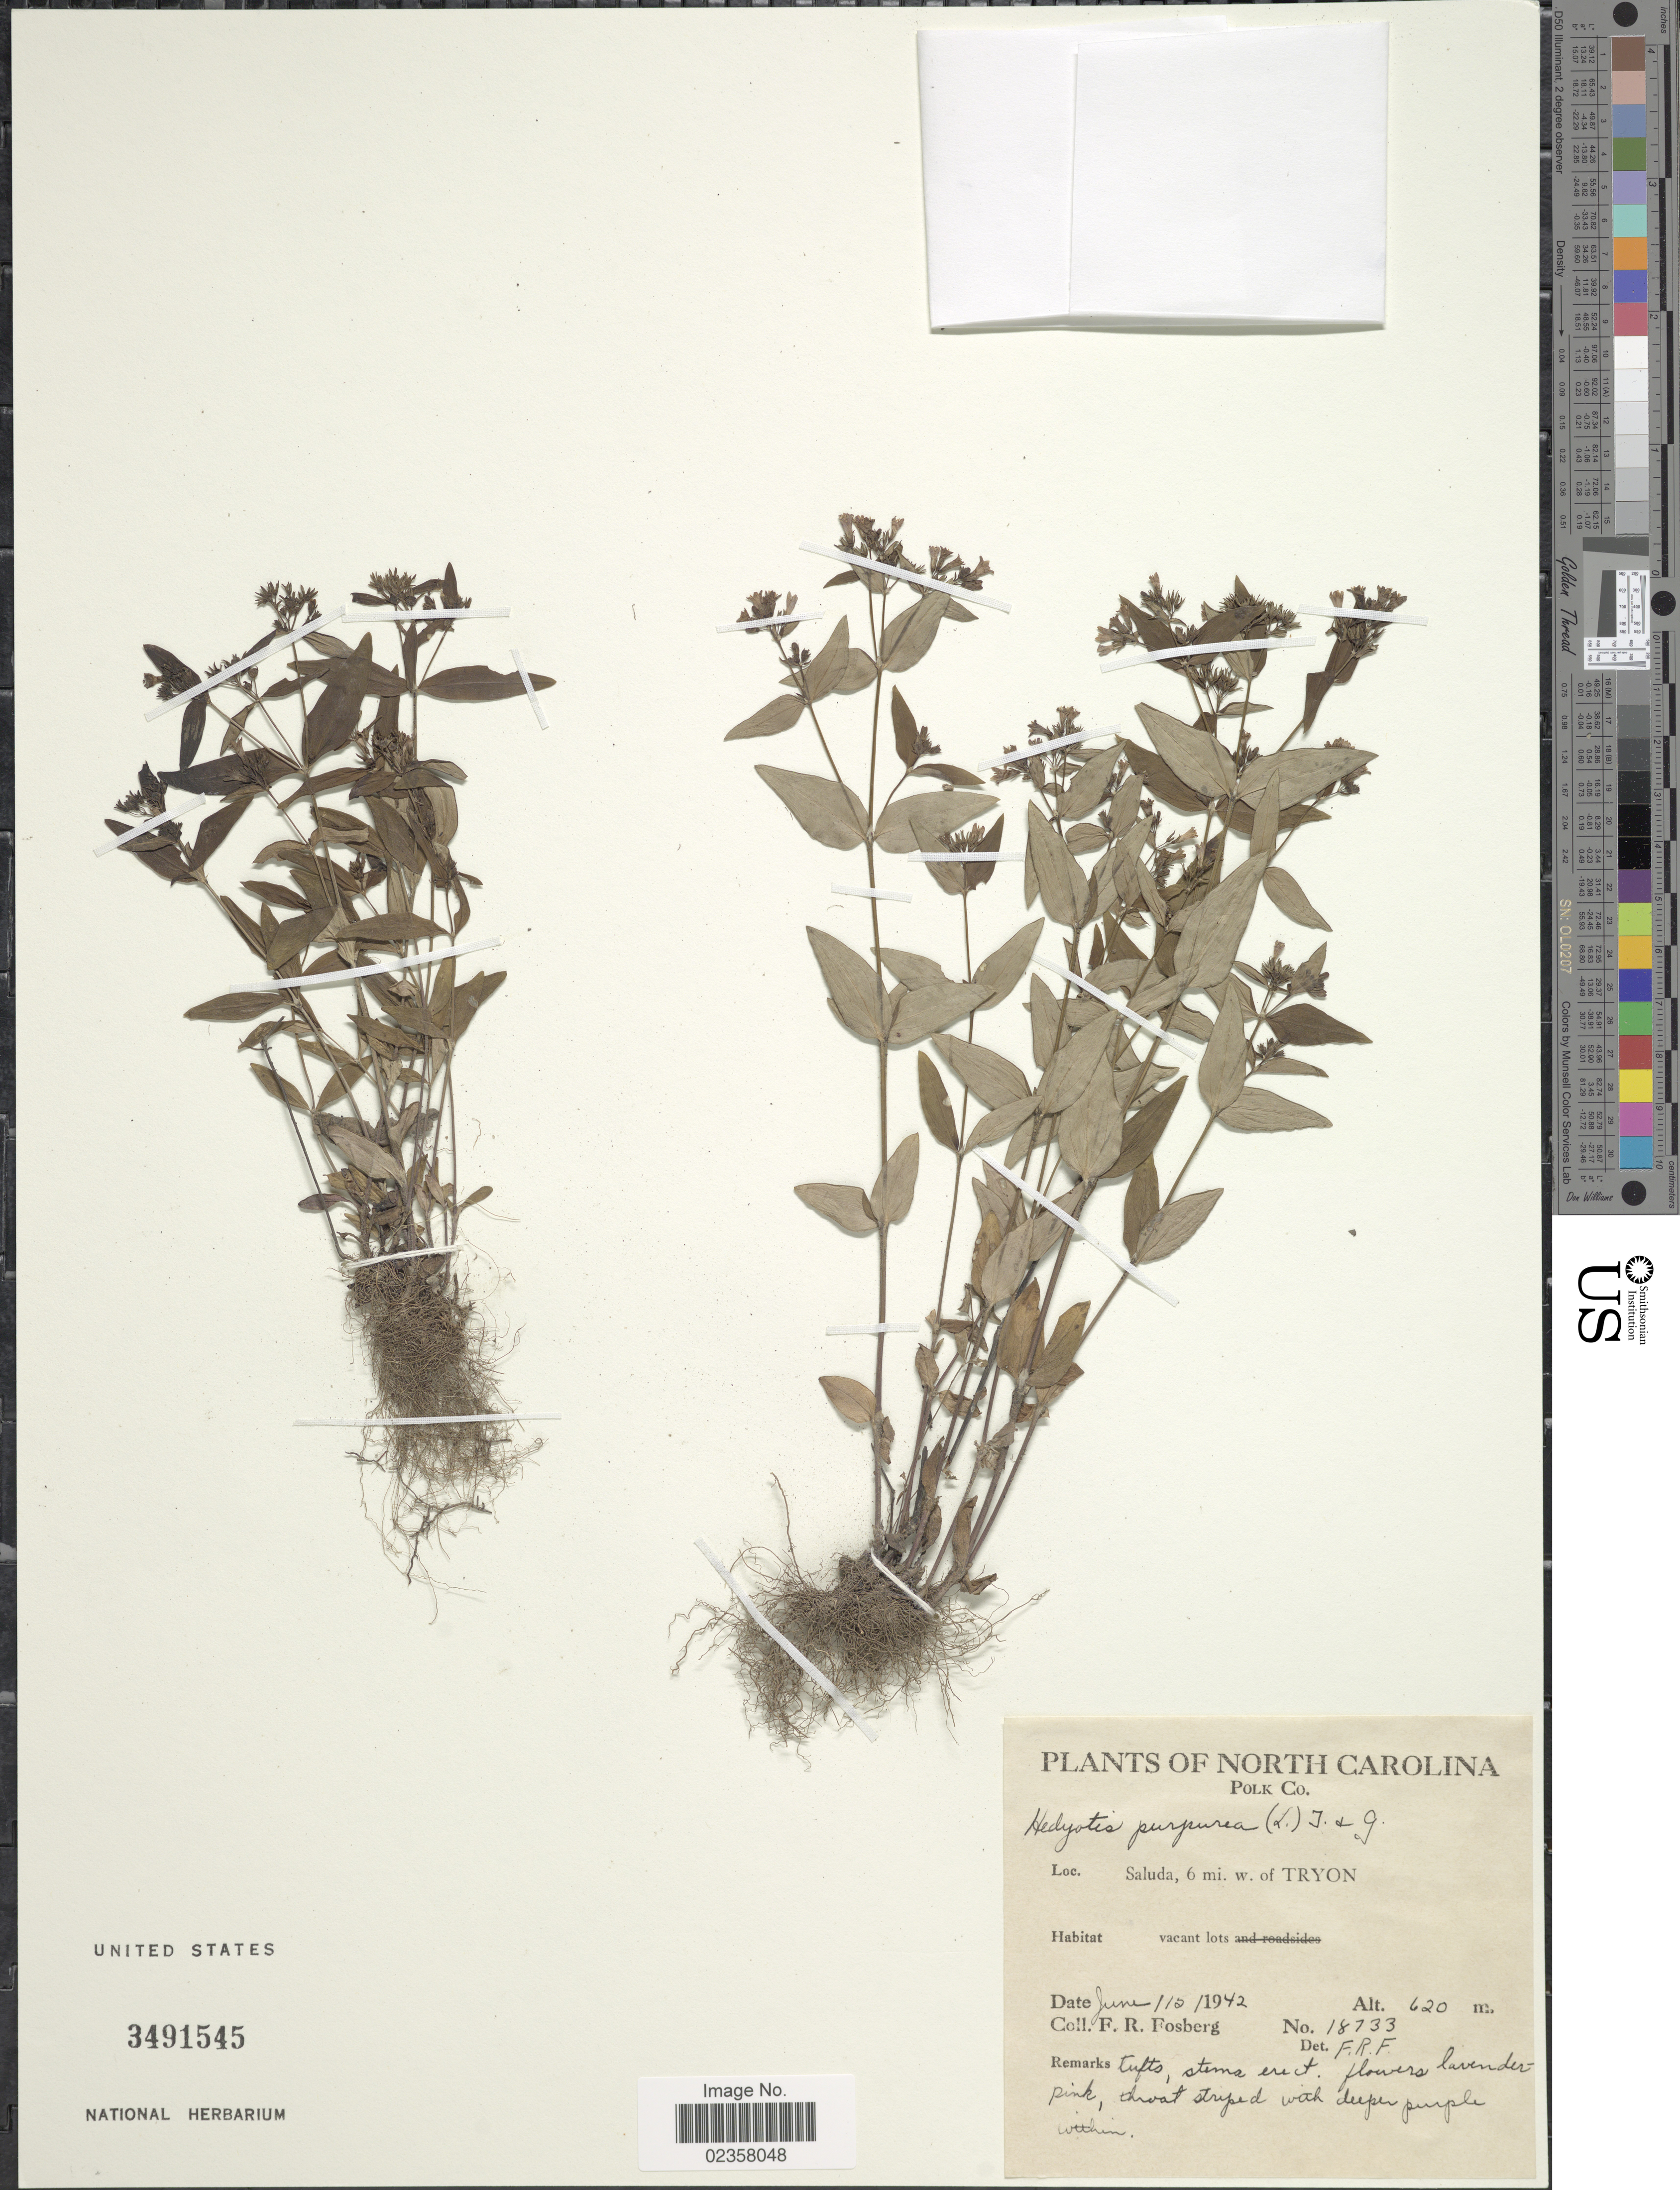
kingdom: Plantae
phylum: Tracheophyta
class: Magnoliopsida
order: Gentianales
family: Rubiaceae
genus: Houstonia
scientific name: Houstonia purpurea var. purpurea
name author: L.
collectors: F. R. Fosberg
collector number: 18733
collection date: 1942-06-12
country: United States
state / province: North Carolina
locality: Polk Co., Saluda, 6 mi. w. of Tryon, vacant lots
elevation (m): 620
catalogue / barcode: US 3491545